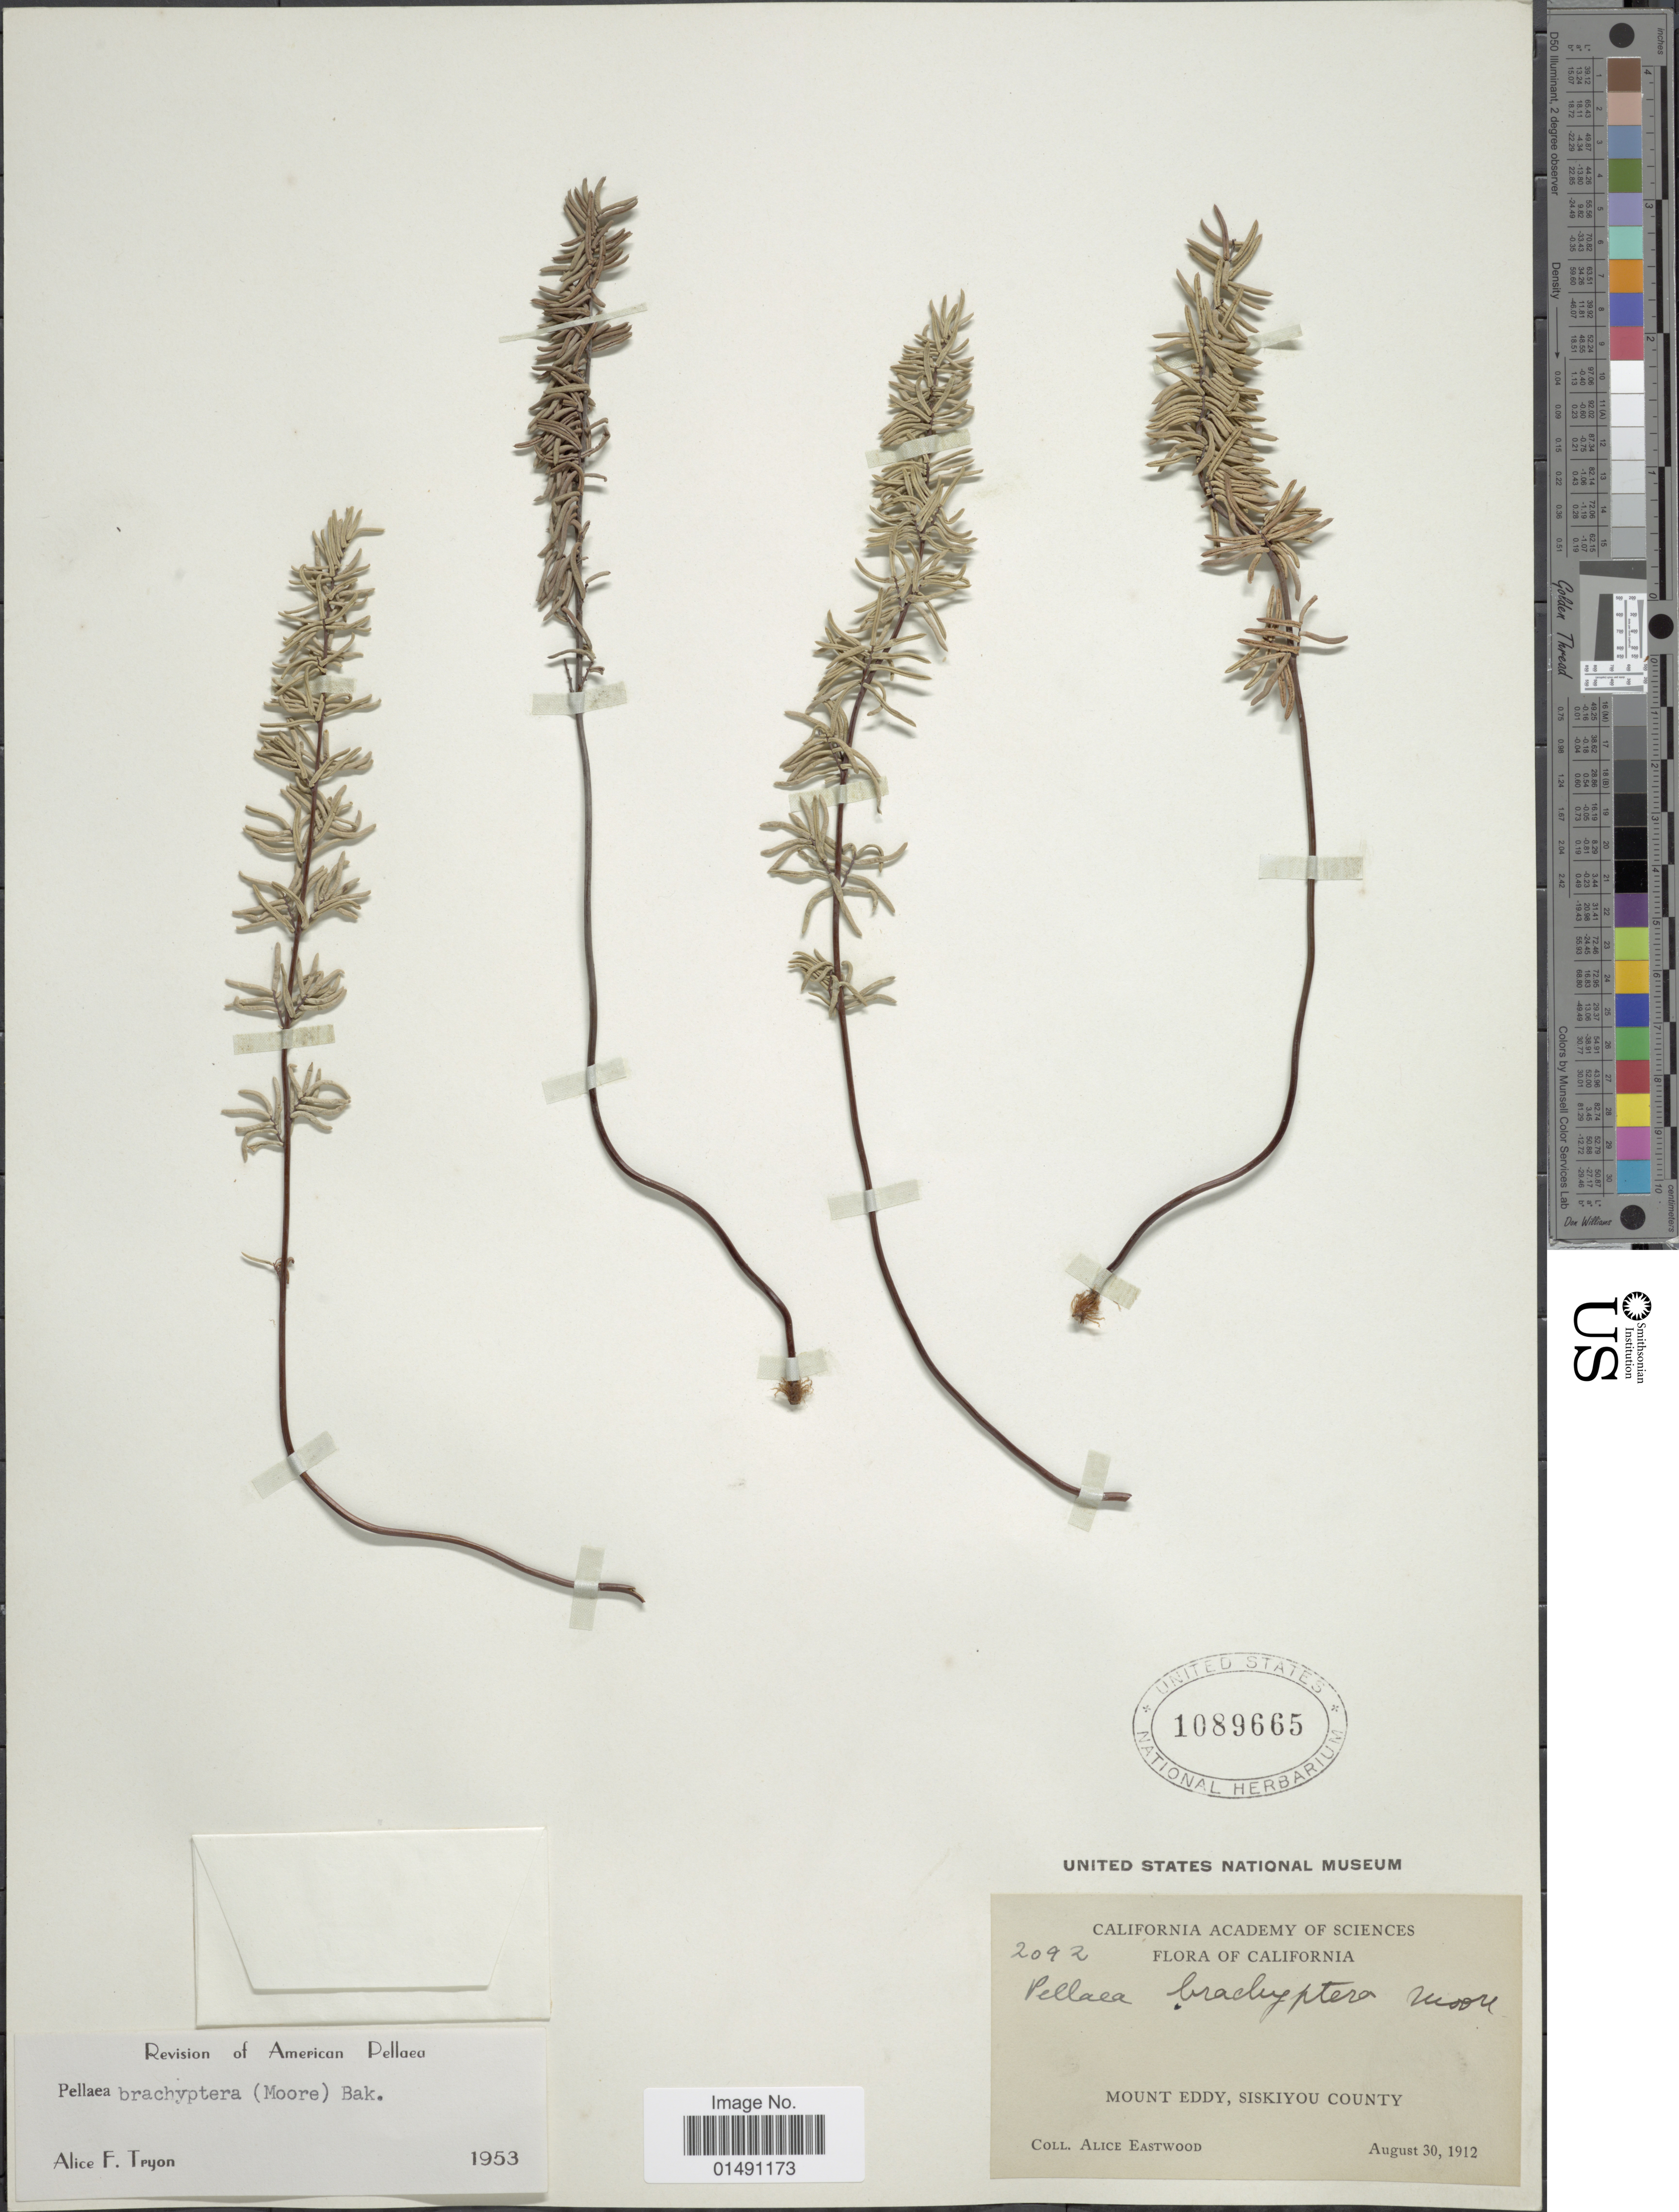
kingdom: Plantae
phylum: Tracheophyta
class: Polypodiopsida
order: Polypodiales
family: Pteridaceae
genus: Pellaea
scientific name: Pellaea brachyptera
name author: (T. Moore) Baker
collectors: A. Eastwood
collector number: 2092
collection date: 1912-08-30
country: United States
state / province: California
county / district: Siskiyou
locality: Mount Eddy, Siskiyou County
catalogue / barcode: US 1089665